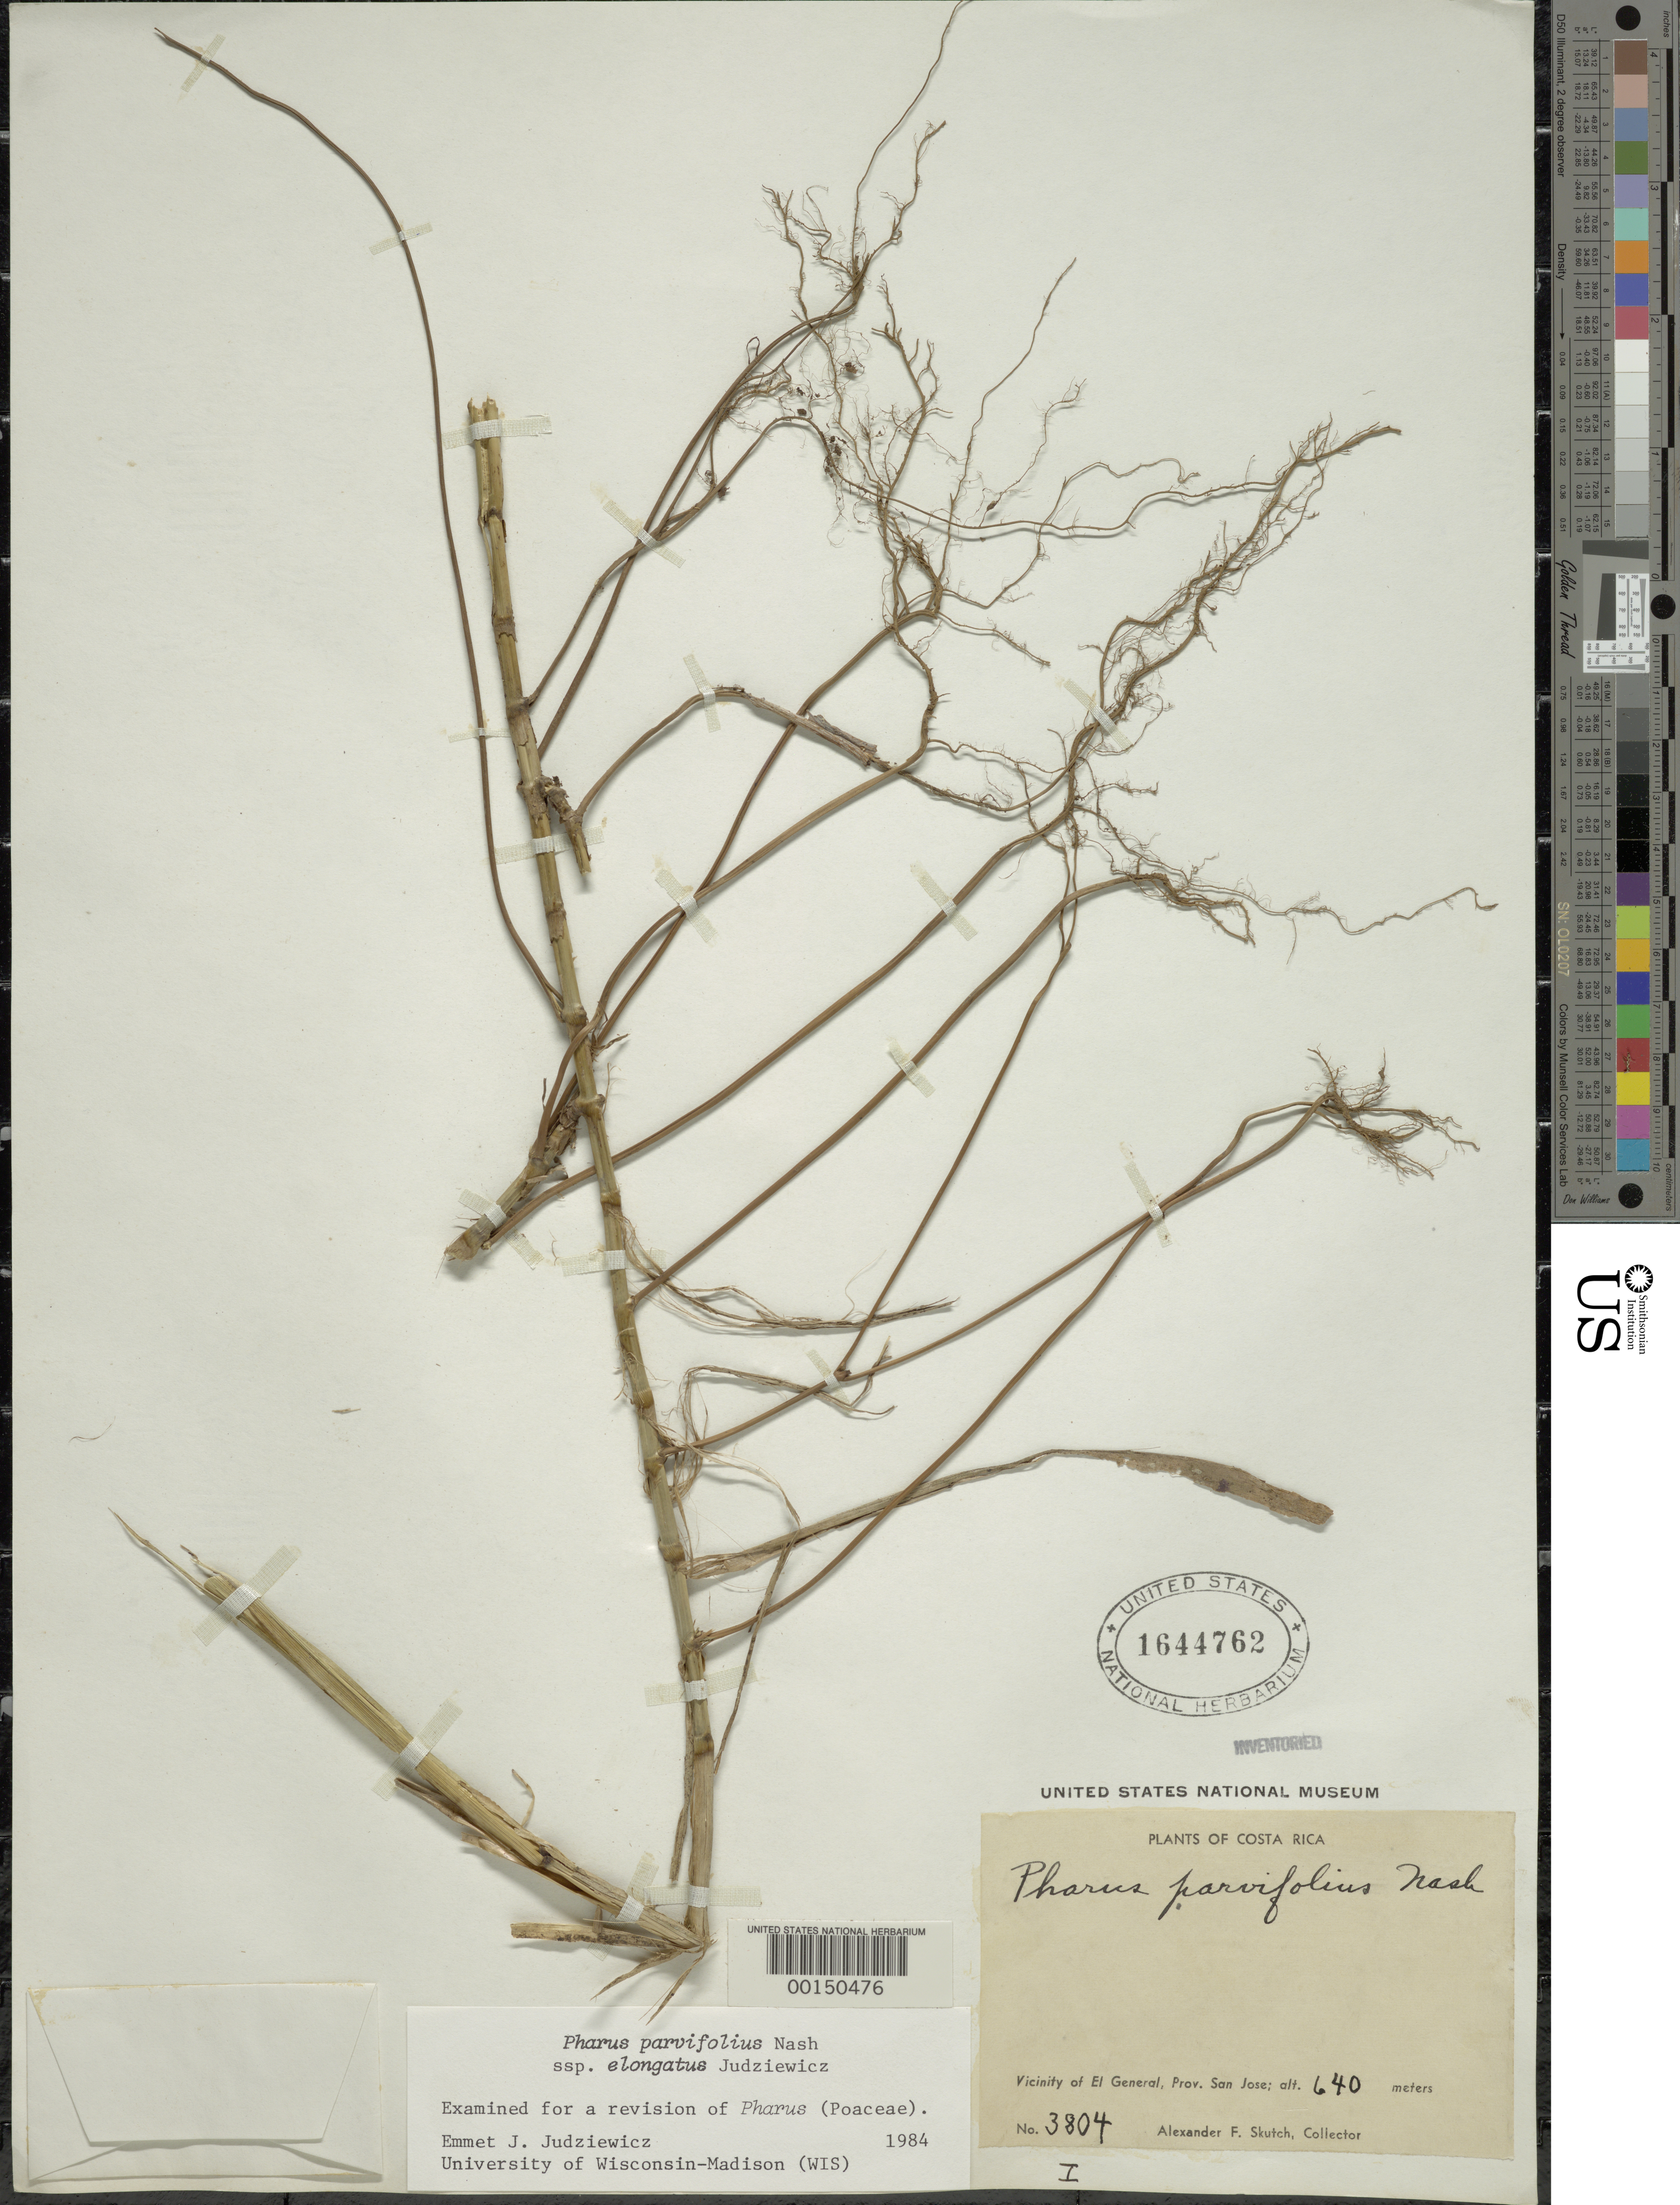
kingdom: Plantae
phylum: Tracheophyta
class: Liliopsida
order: Poales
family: Poaceae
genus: Pharus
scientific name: Pharus parvifolius subsp. elongatus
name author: Judz.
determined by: Judziewicz, E. J.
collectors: A. F. Skutch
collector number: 3804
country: Costa Rica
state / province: San José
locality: Vicinity of El General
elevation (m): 640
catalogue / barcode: US 1644762